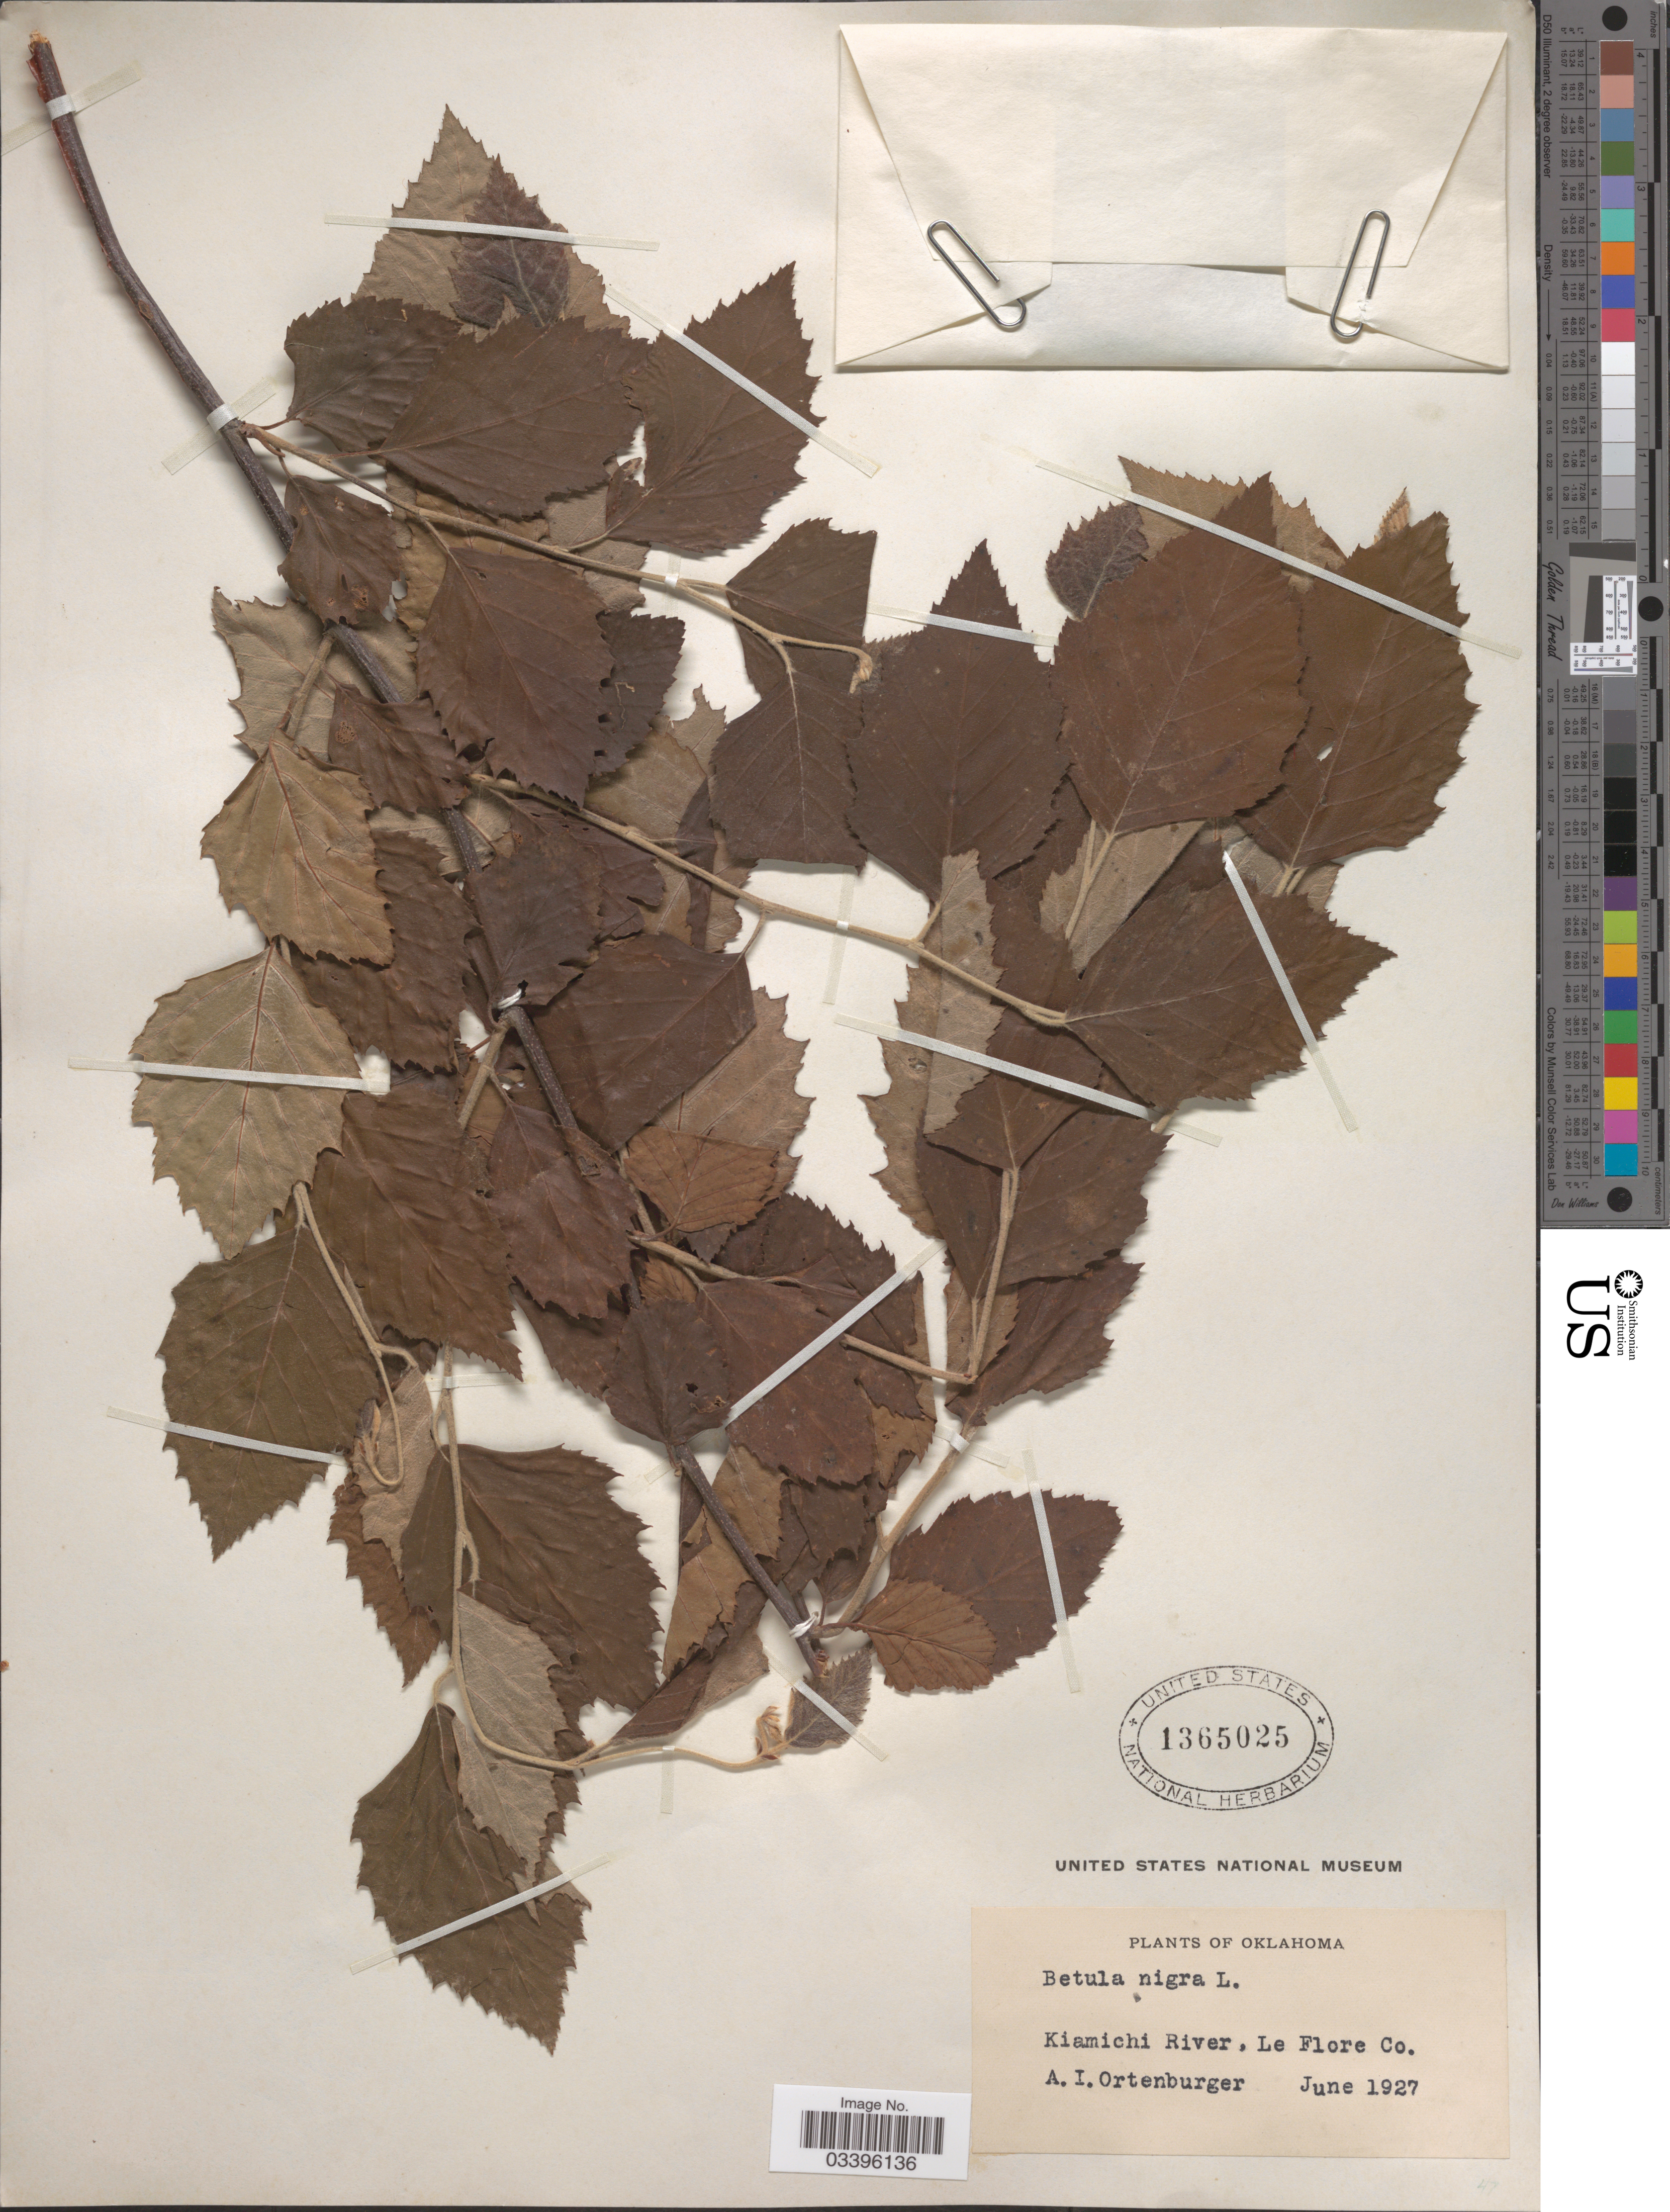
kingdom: Plantae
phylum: Tracheophyta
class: Magnoliopsida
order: Fagales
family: Betulaceae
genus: Betula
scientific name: Betula nigra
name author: L.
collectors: A. Ortenburger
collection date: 1927-06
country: United States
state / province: Oklahoma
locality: Kiamichi River, Le Flore Co.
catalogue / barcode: US 1365025